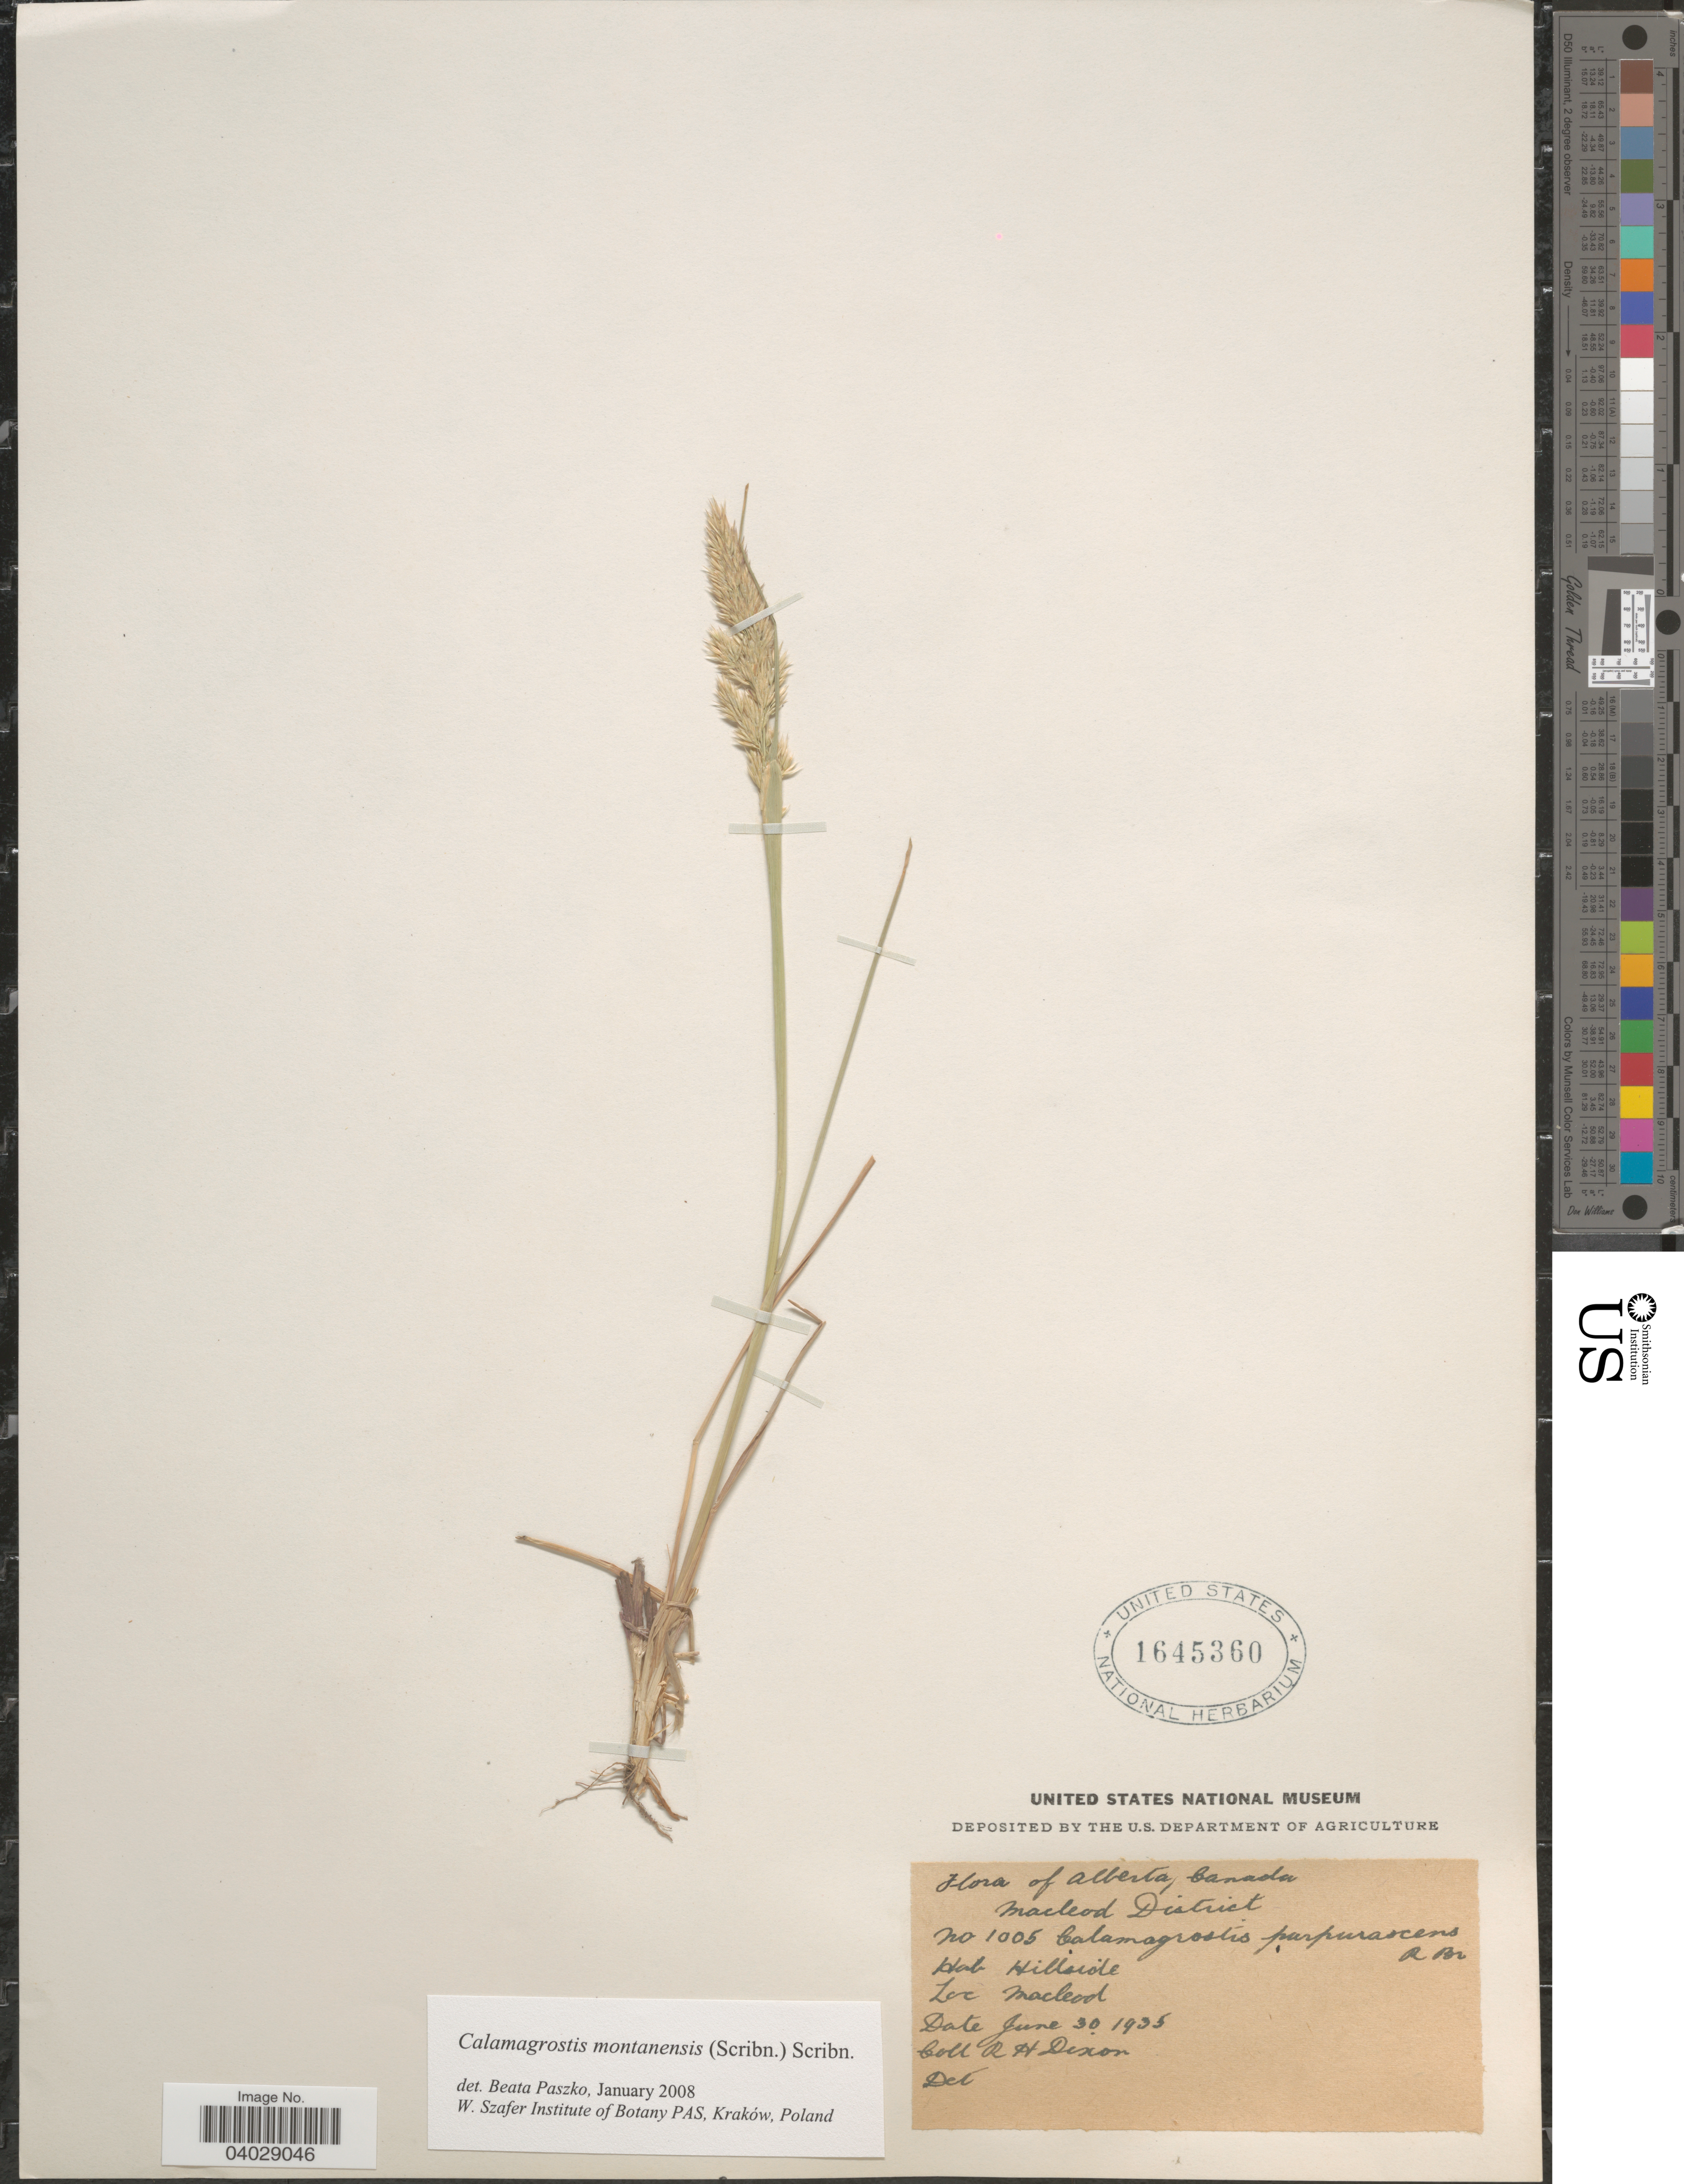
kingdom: Plantae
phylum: Tracheophyta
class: Liliopsida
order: Poales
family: Poaceae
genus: Calamagrostis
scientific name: Calamagrostis montanensis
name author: Scribn. ex Vasey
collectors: R. H. Dixon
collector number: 1005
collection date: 1935-06-30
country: Canada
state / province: Alberta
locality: Macleod District. Macleod.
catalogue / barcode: US 1645360